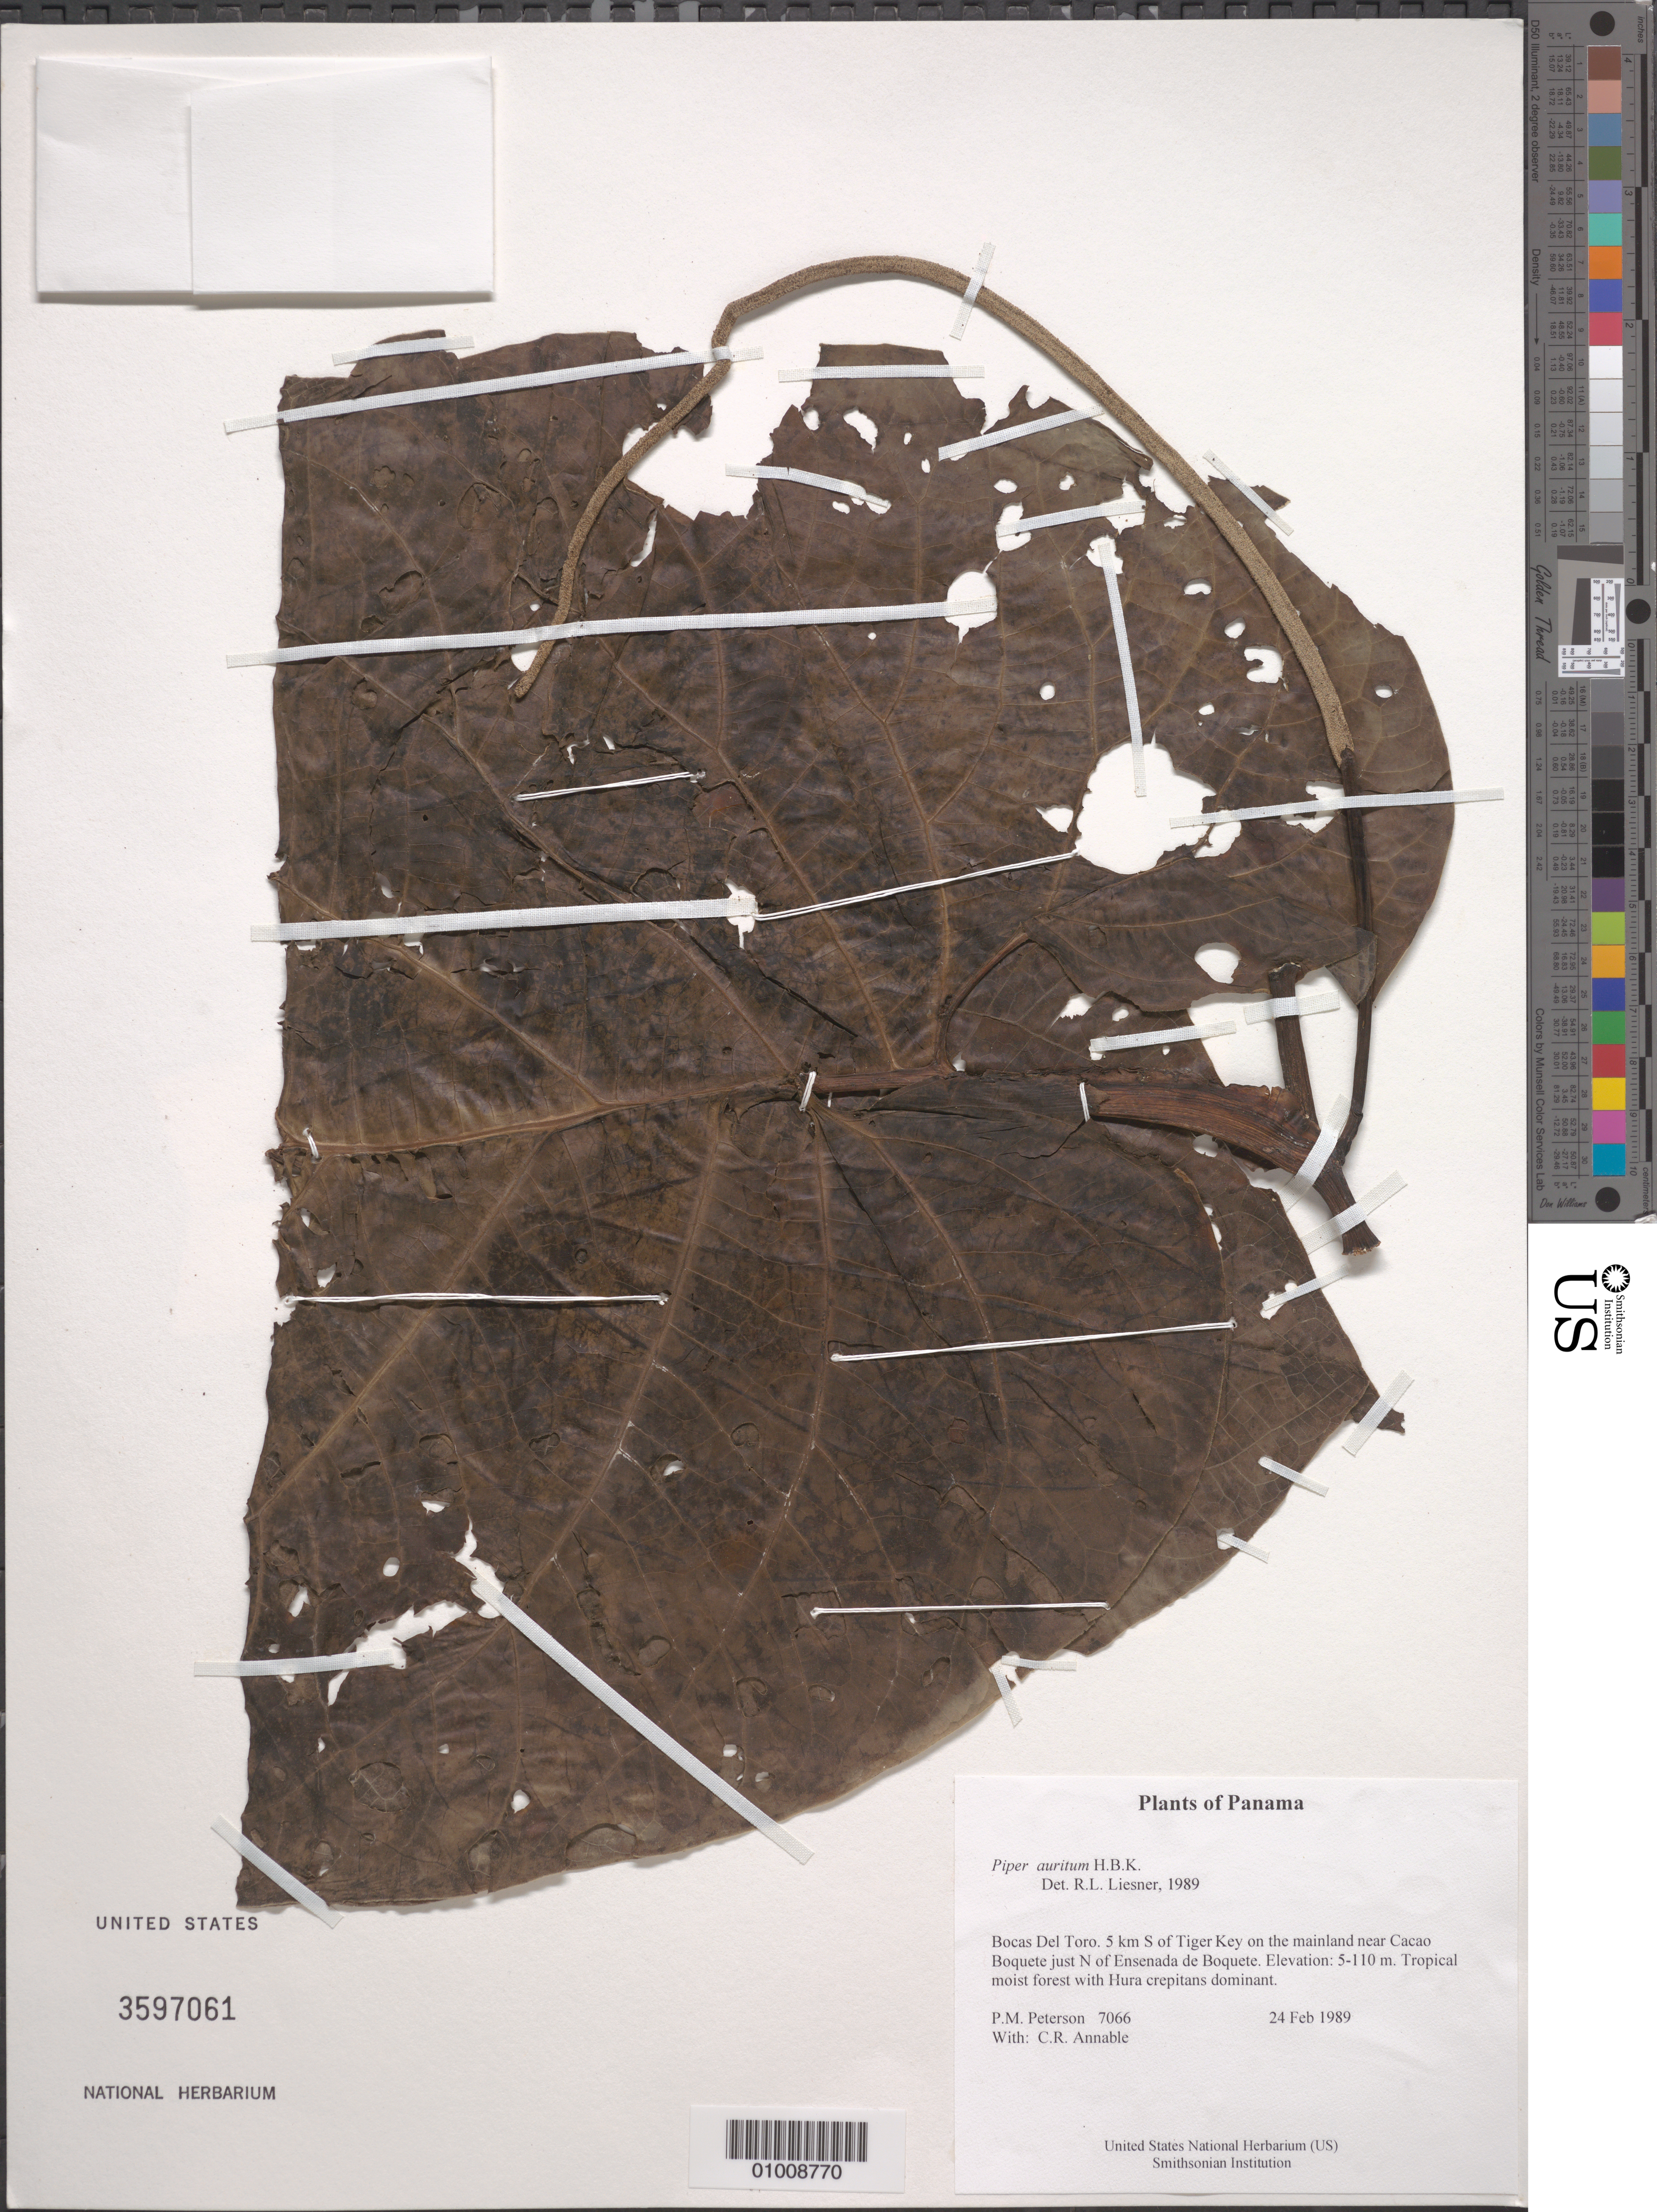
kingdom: Plantae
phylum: Tracheophyta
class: Magnoliopsida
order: Piperales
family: Piperaceae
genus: Piper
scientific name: Piper auritum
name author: Kunth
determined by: Liesner, R. L.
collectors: P. M. Peterson & C. R. Annable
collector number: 07066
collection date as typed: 24 Feb 1989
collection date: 1989-02-24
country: Panama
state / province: Bocas del Toro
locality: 5 km S of Tiger Key on the mainland near Cacao Boquete just N of Ensenada de Boquete.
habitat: Tropical moist forest with Hura crepitans dominant.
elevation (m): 5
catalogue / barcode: US 3597061